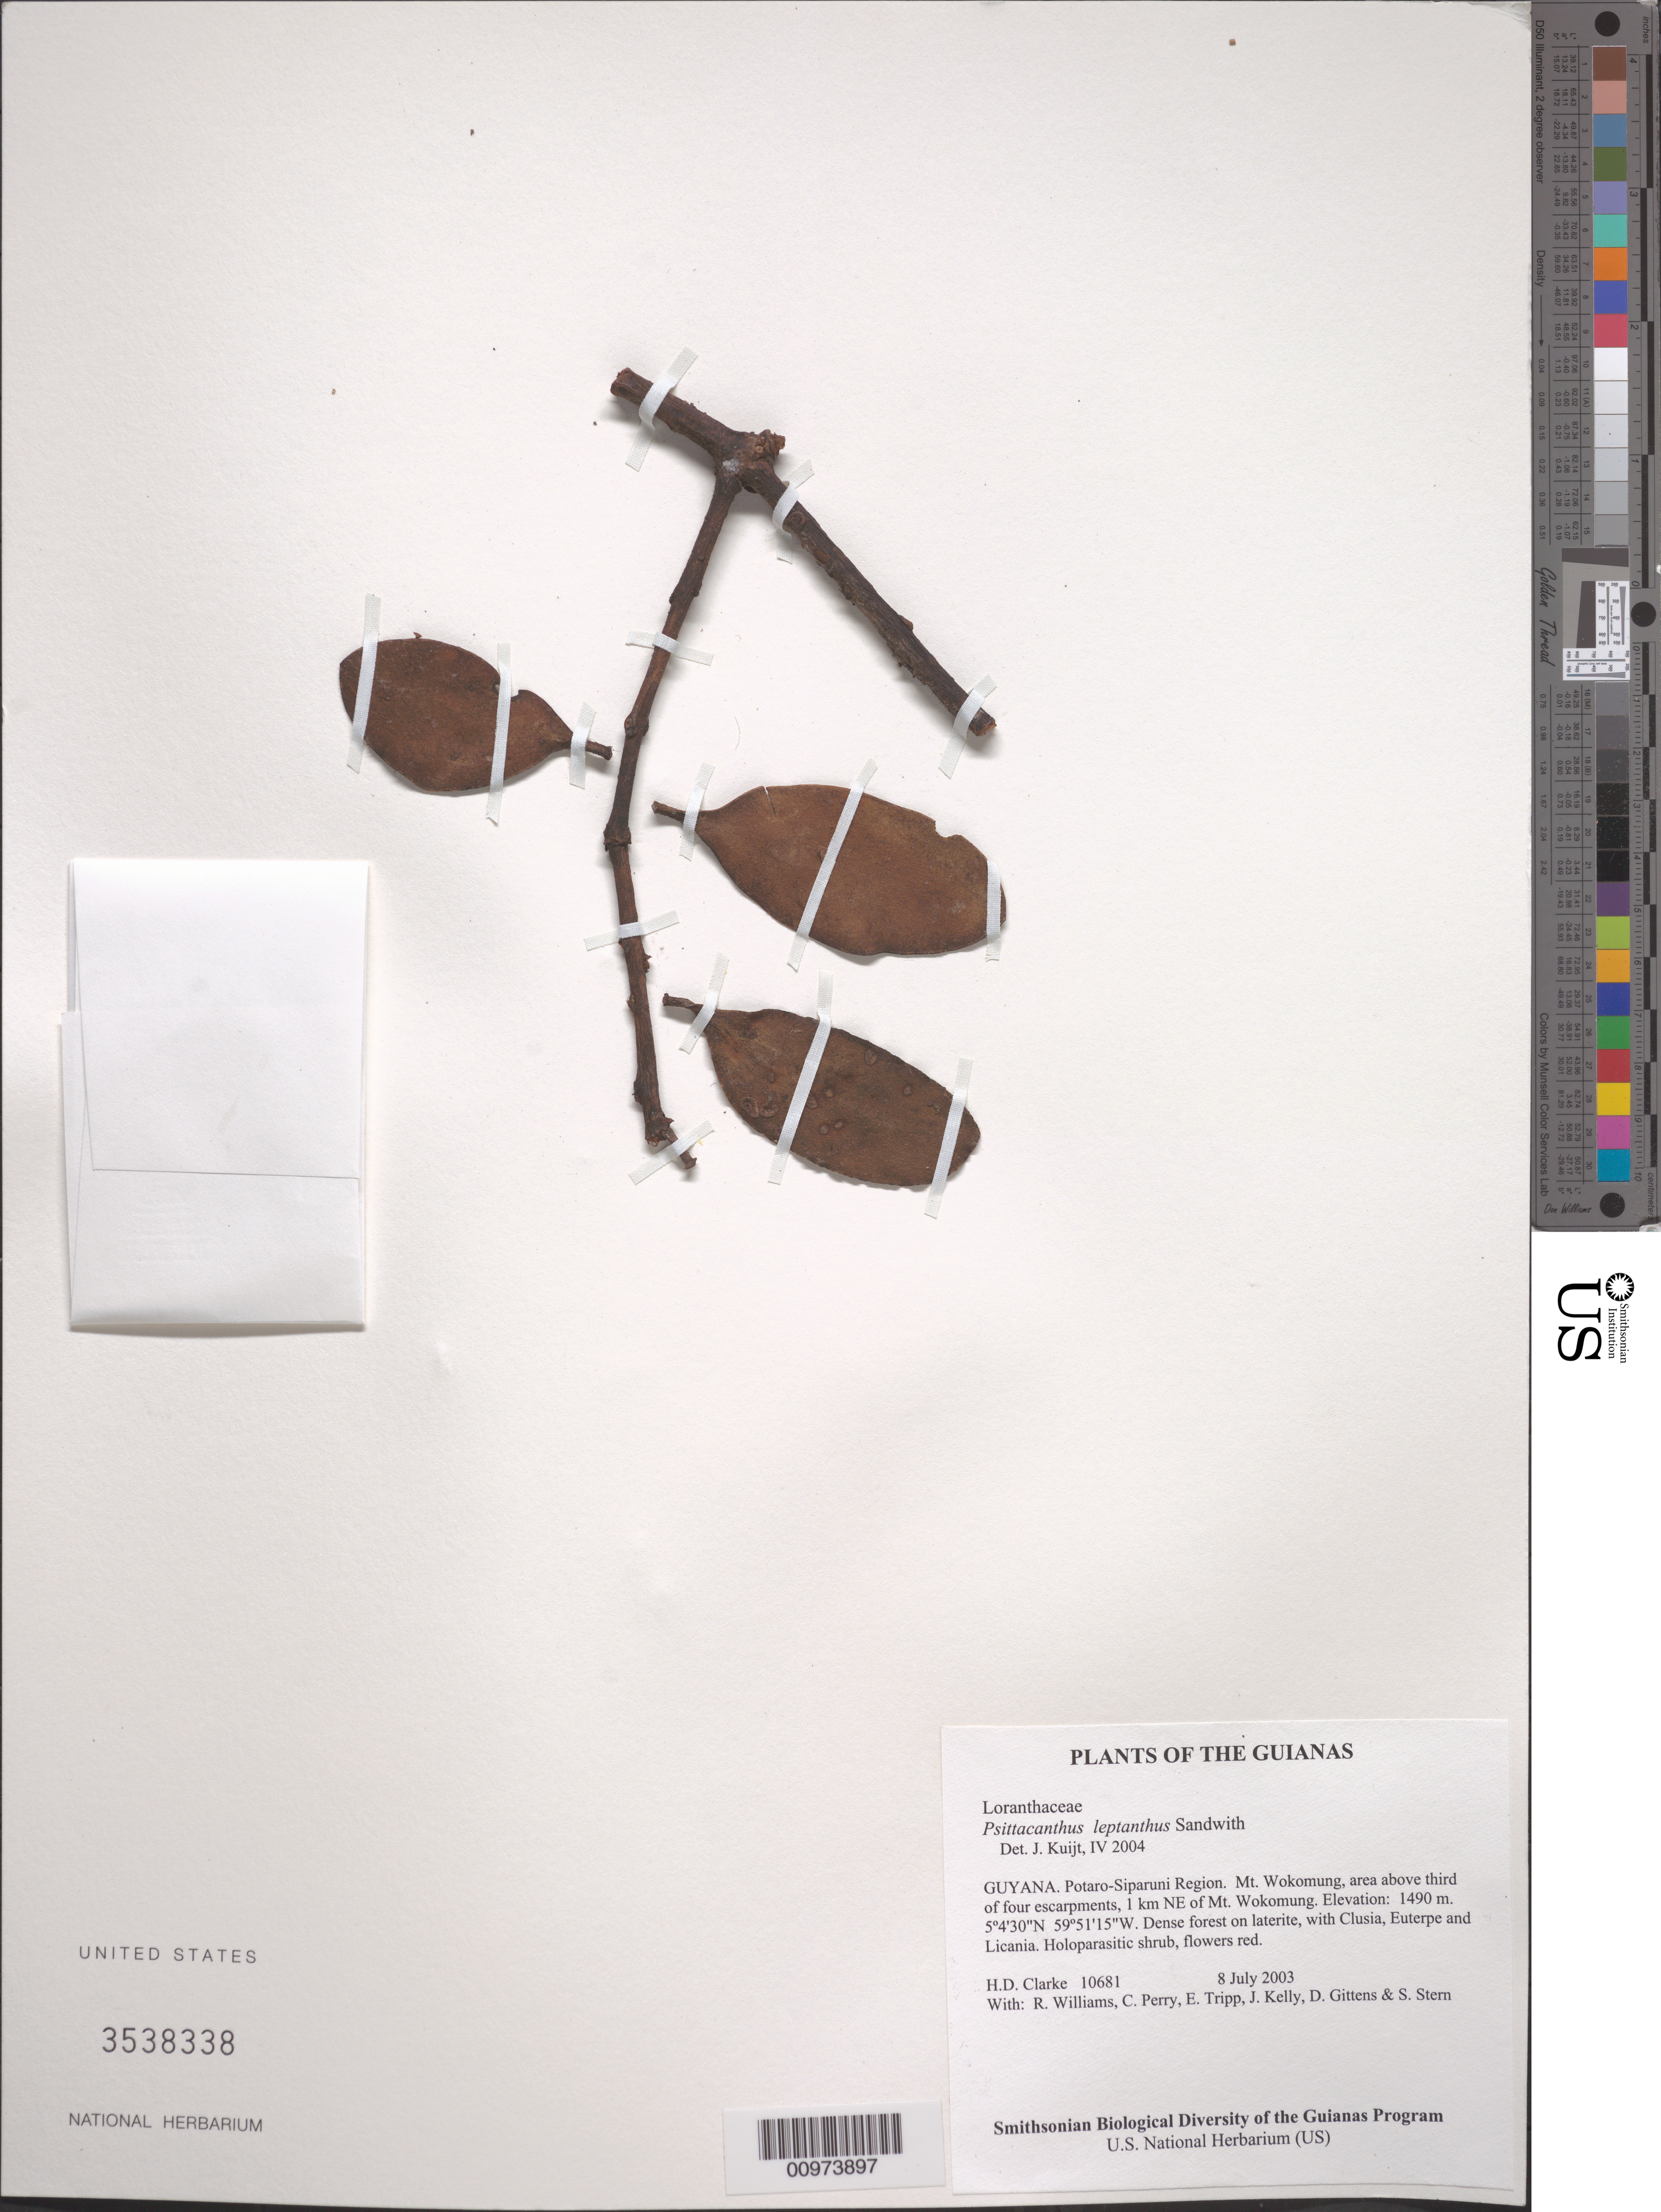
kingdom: Plantae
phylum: Tracheophyta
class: Magnoliopsida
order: Santalales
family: Loranthaceae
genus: Psittacanthus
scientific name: Psittacanthus leptanthus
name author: A.C. Sm.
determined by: Kuijt, Job, (CANADA)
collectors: H. D. Clarke, R. Williams, C. Perry, E. Tripp, J. Kelly, D. Gittens & S. R. Stern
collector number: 10681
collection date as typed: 8 July 2003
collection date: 2003-07-08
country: Guyana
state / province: Potaro-Siparuni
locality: Mt. Wokomung, area above third of four escarpments, 1 km NE of Mt. Wokomung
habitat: Dense forest on laterite, with Clusia, Euterpe and Licania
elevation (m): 1490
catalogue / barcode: US 3538338